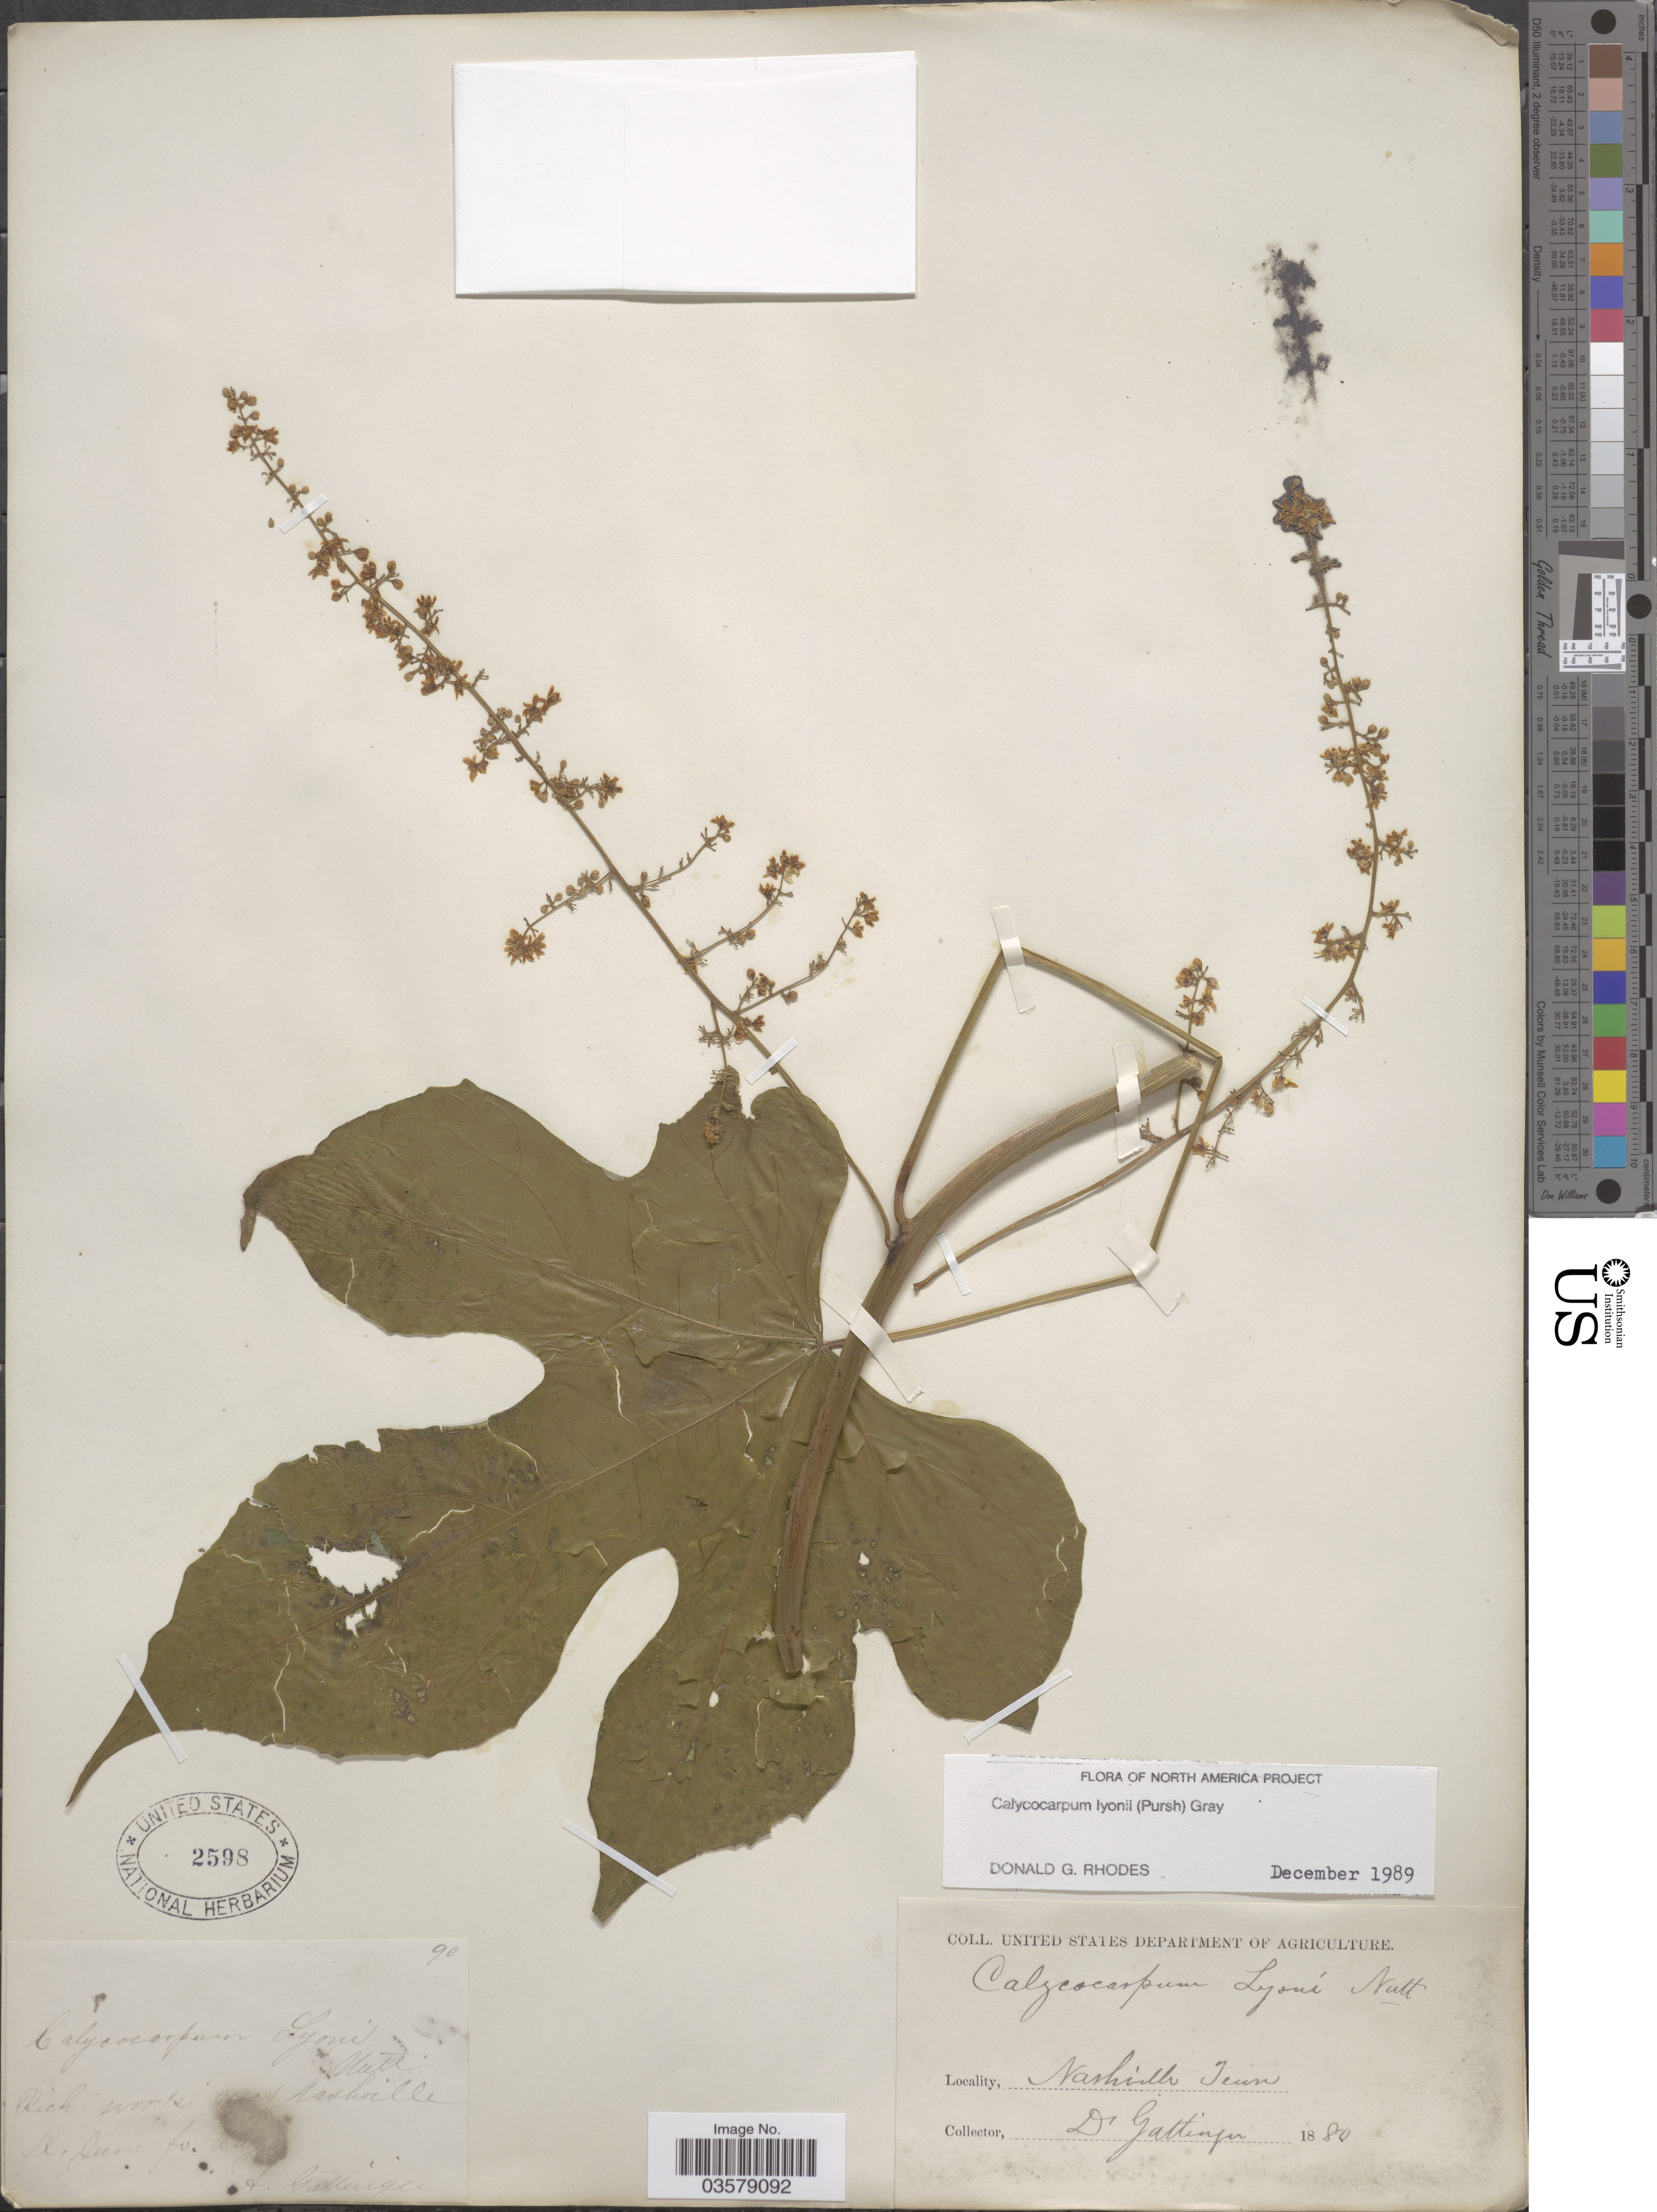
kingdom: Plantae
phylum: Tracheophyta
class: Magnoliopsida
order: Ranunculales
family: Menispermaceae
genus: Calycocarpum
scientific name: Calycocarpum lyonii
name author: (Pursh) A. Gray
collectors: A. Gattinger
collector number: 90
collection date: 1880-06/1880-08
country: United States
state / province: Tennessee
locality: Near Nashville.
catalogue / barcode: US 2598